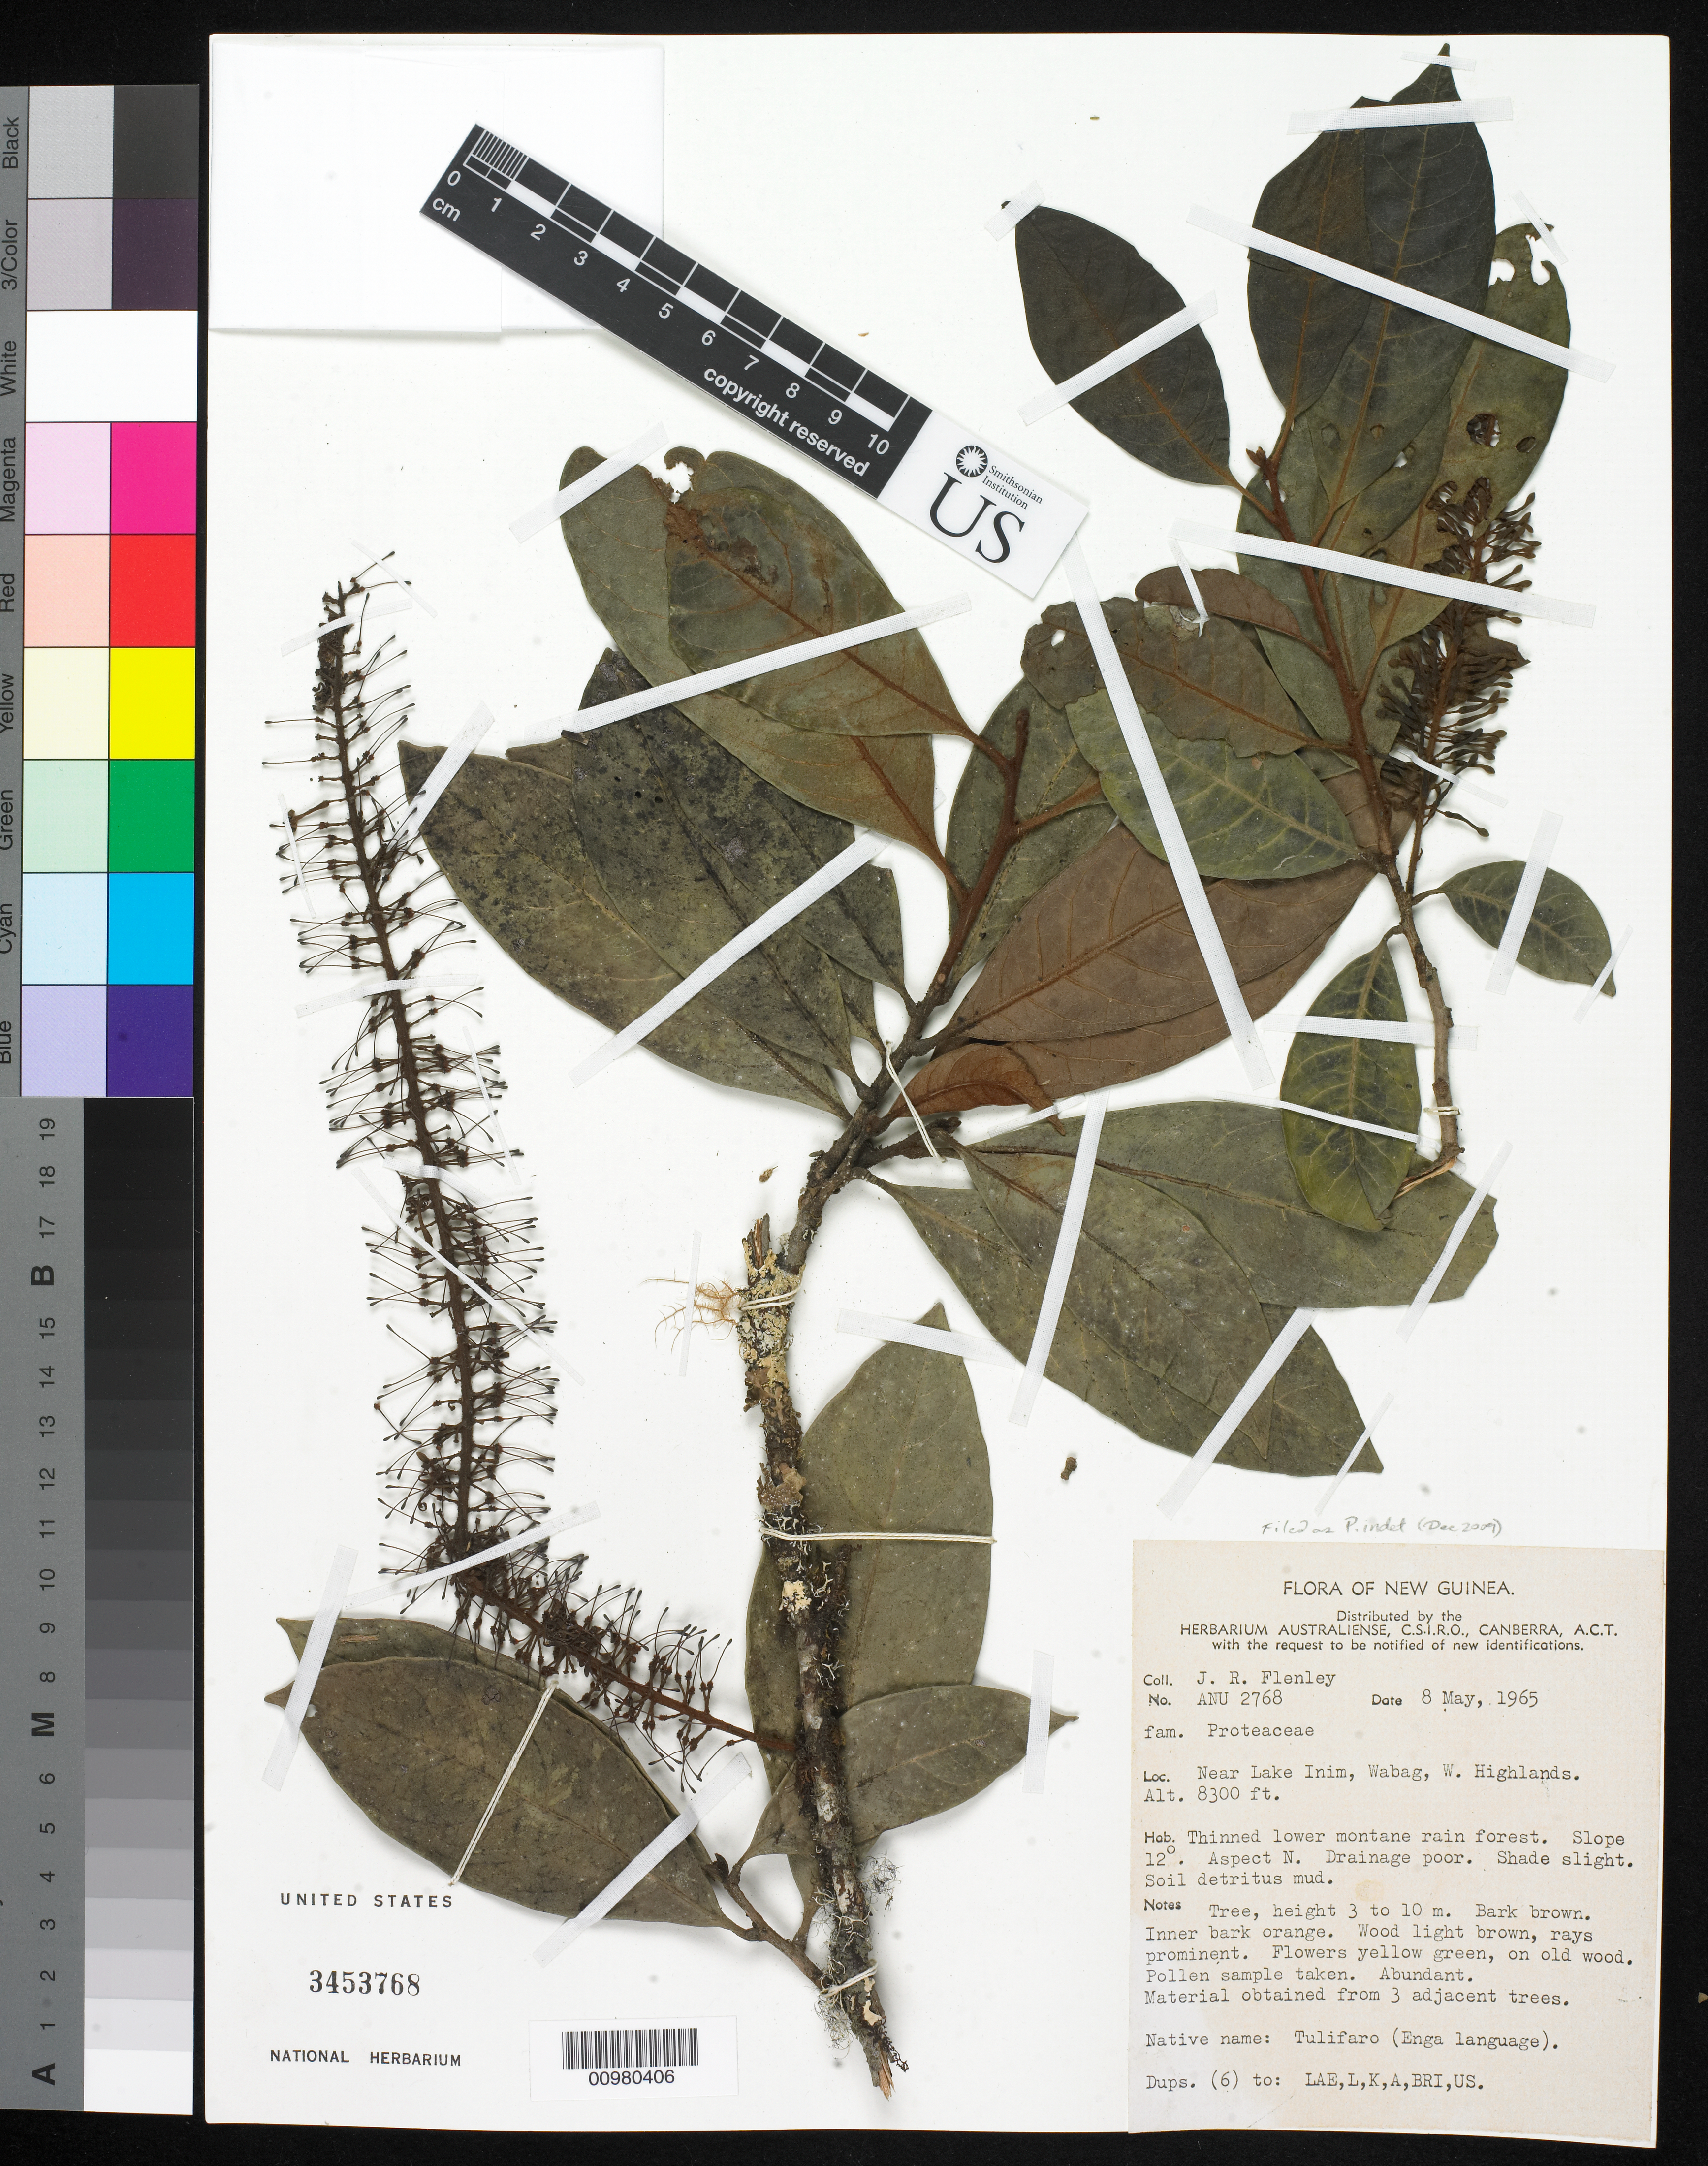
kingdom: Plantae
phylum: Tracheophyta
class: Magnoliopsida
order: Proteales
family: Proteaceae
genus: Helicia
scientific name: Helicia laiagamensis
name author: Foreman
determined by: Foreman, D. B.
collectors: J. Flenley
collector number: ANU 2768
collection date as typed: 08 May 1965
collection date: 1965-05-08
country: Papua New Guinea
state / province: Enga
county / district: Wabag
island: New Guinea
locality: Near Lake Inim, Wabag, W. Highlands. Thinned lower montane rain forest.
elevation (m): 2530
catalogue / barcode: US 3453768